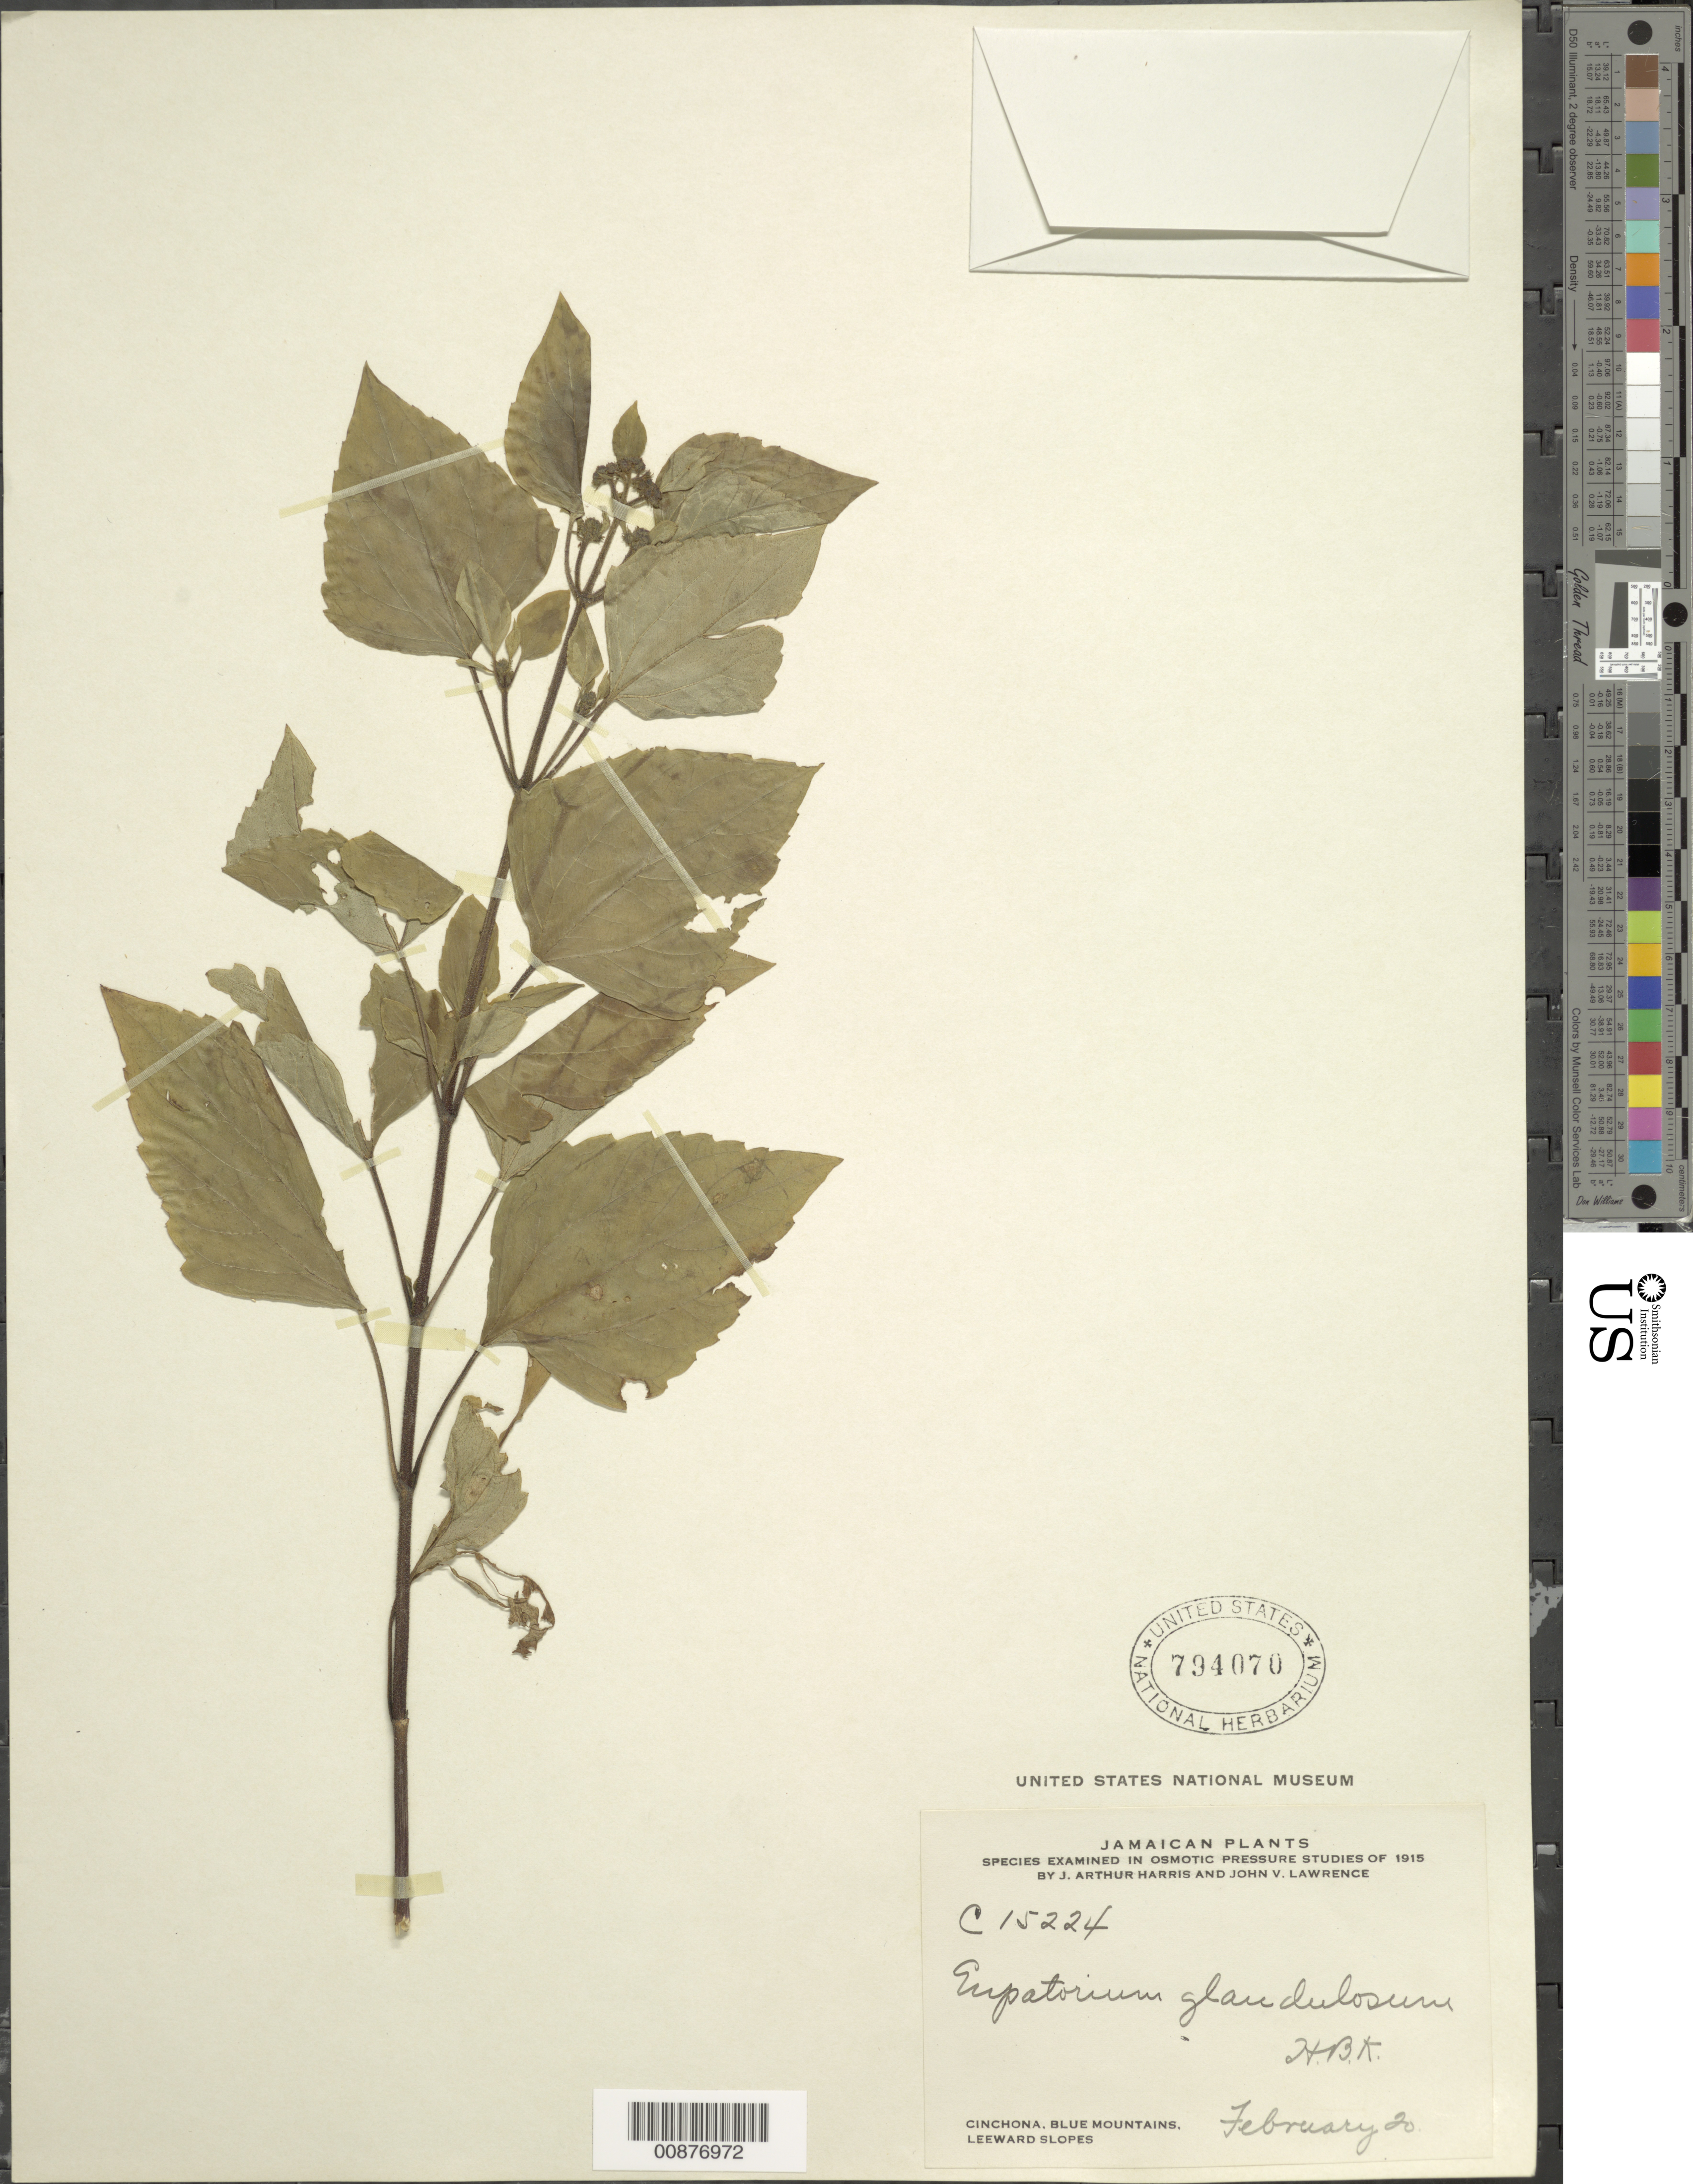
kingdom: Plantae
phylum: Tracheophyta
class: Magnoliopsida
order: Asterales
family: Asteraceae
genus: Ageratina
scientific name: Ageratina adenophora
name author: (Spreng.) R.M. King & H. Rob.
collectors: J. A. Harris & J. Lawrence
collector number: C 15224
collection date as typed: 20 Feb 1915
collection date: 1915-02-20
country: Jamaica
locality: Cinchona, Blue Mountains, leeward slopes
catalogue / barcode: US 794070